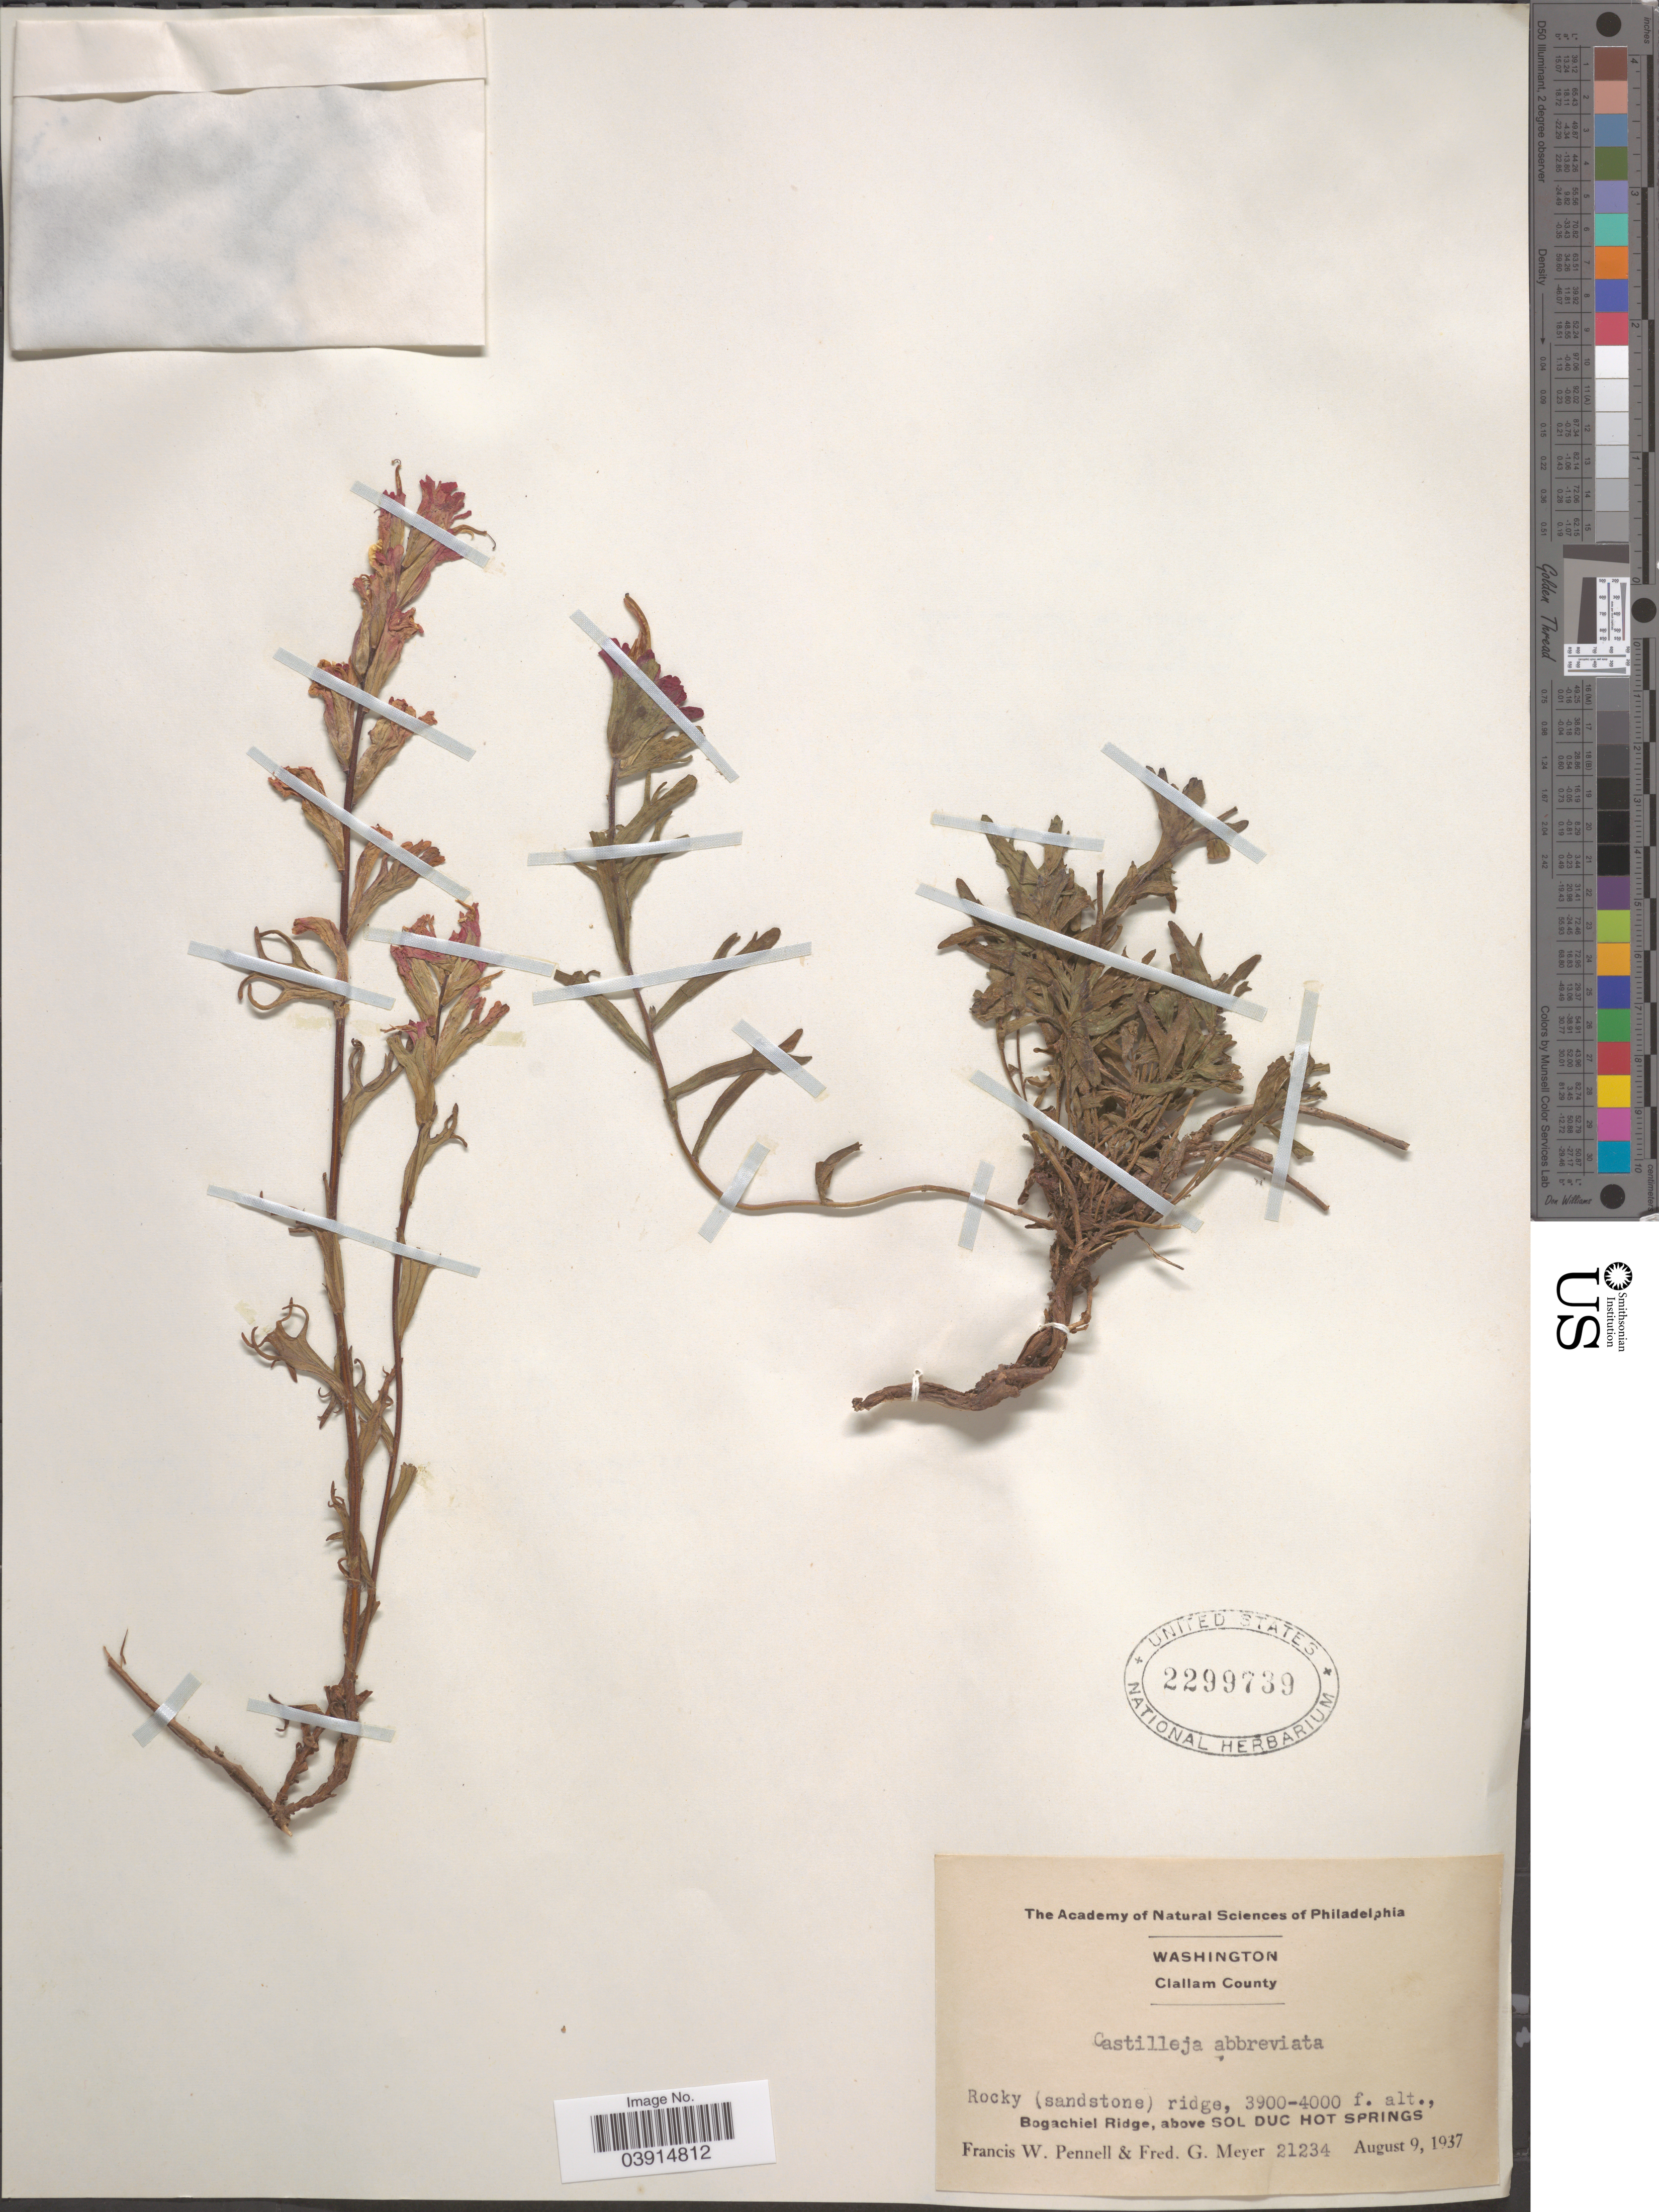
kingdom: Plantae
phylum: Tracheophyta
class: Magnoliopsida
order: Lamiales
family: Orobanchaceae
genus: Castilleja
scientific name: Castilleja sp.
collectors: F. W. Pennell & F. G. Meyer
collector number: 21234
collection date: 1937-08-09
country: United States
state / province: Washington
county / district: Clallam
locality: Clallam County. Rocky (sandstone) ridge, Bogachiel Ridge, above SOL DUC HOT SPRINGS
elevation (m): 1189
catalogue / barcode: US 2299739